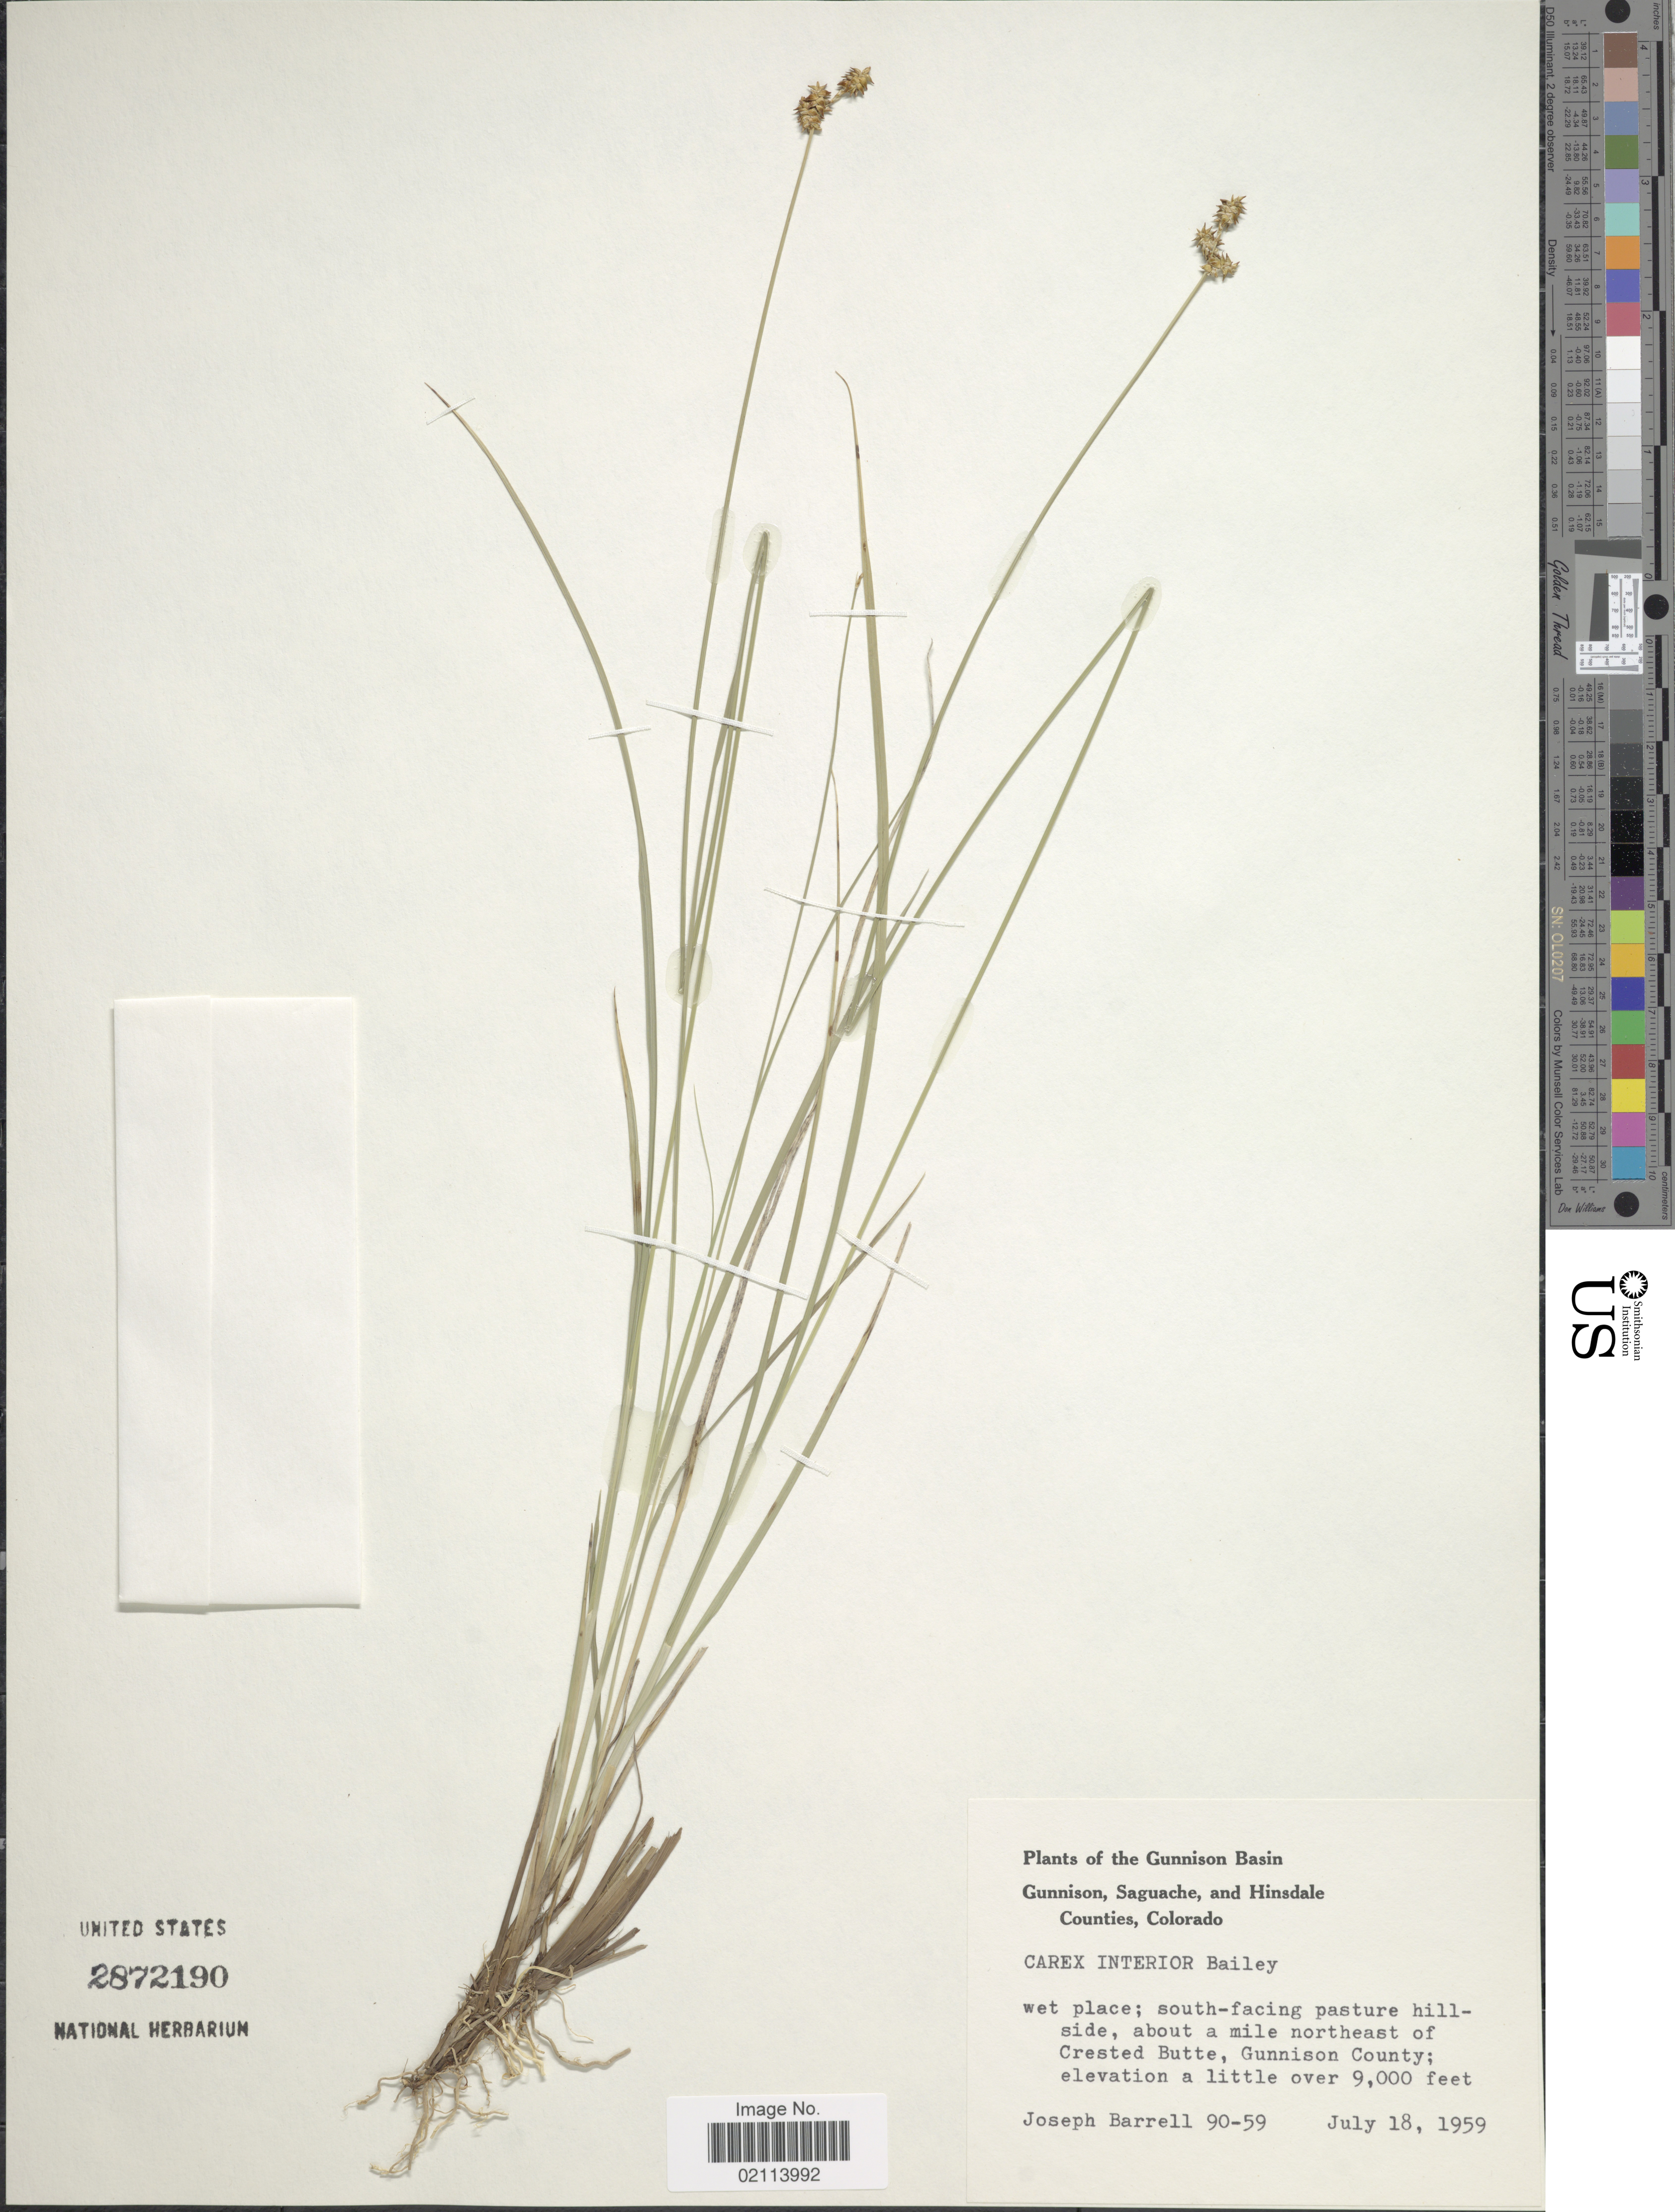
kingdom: Plantae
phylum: Tracheophyta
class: Liliopsida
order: Poales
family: Cyperaceae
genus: Carex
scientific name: Carex interior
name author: L.H. Bailey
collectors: J. Barrell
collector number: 90-59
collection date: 1959-07-18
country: United States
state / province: Colorado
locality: The Gunnison Basin, Gunnison, Saguache, and Hinsdale Counties, south-facing pasture, about a mile northeast of Crested Butte, Gunnison County.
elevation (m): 2743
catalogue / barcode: US 2872190